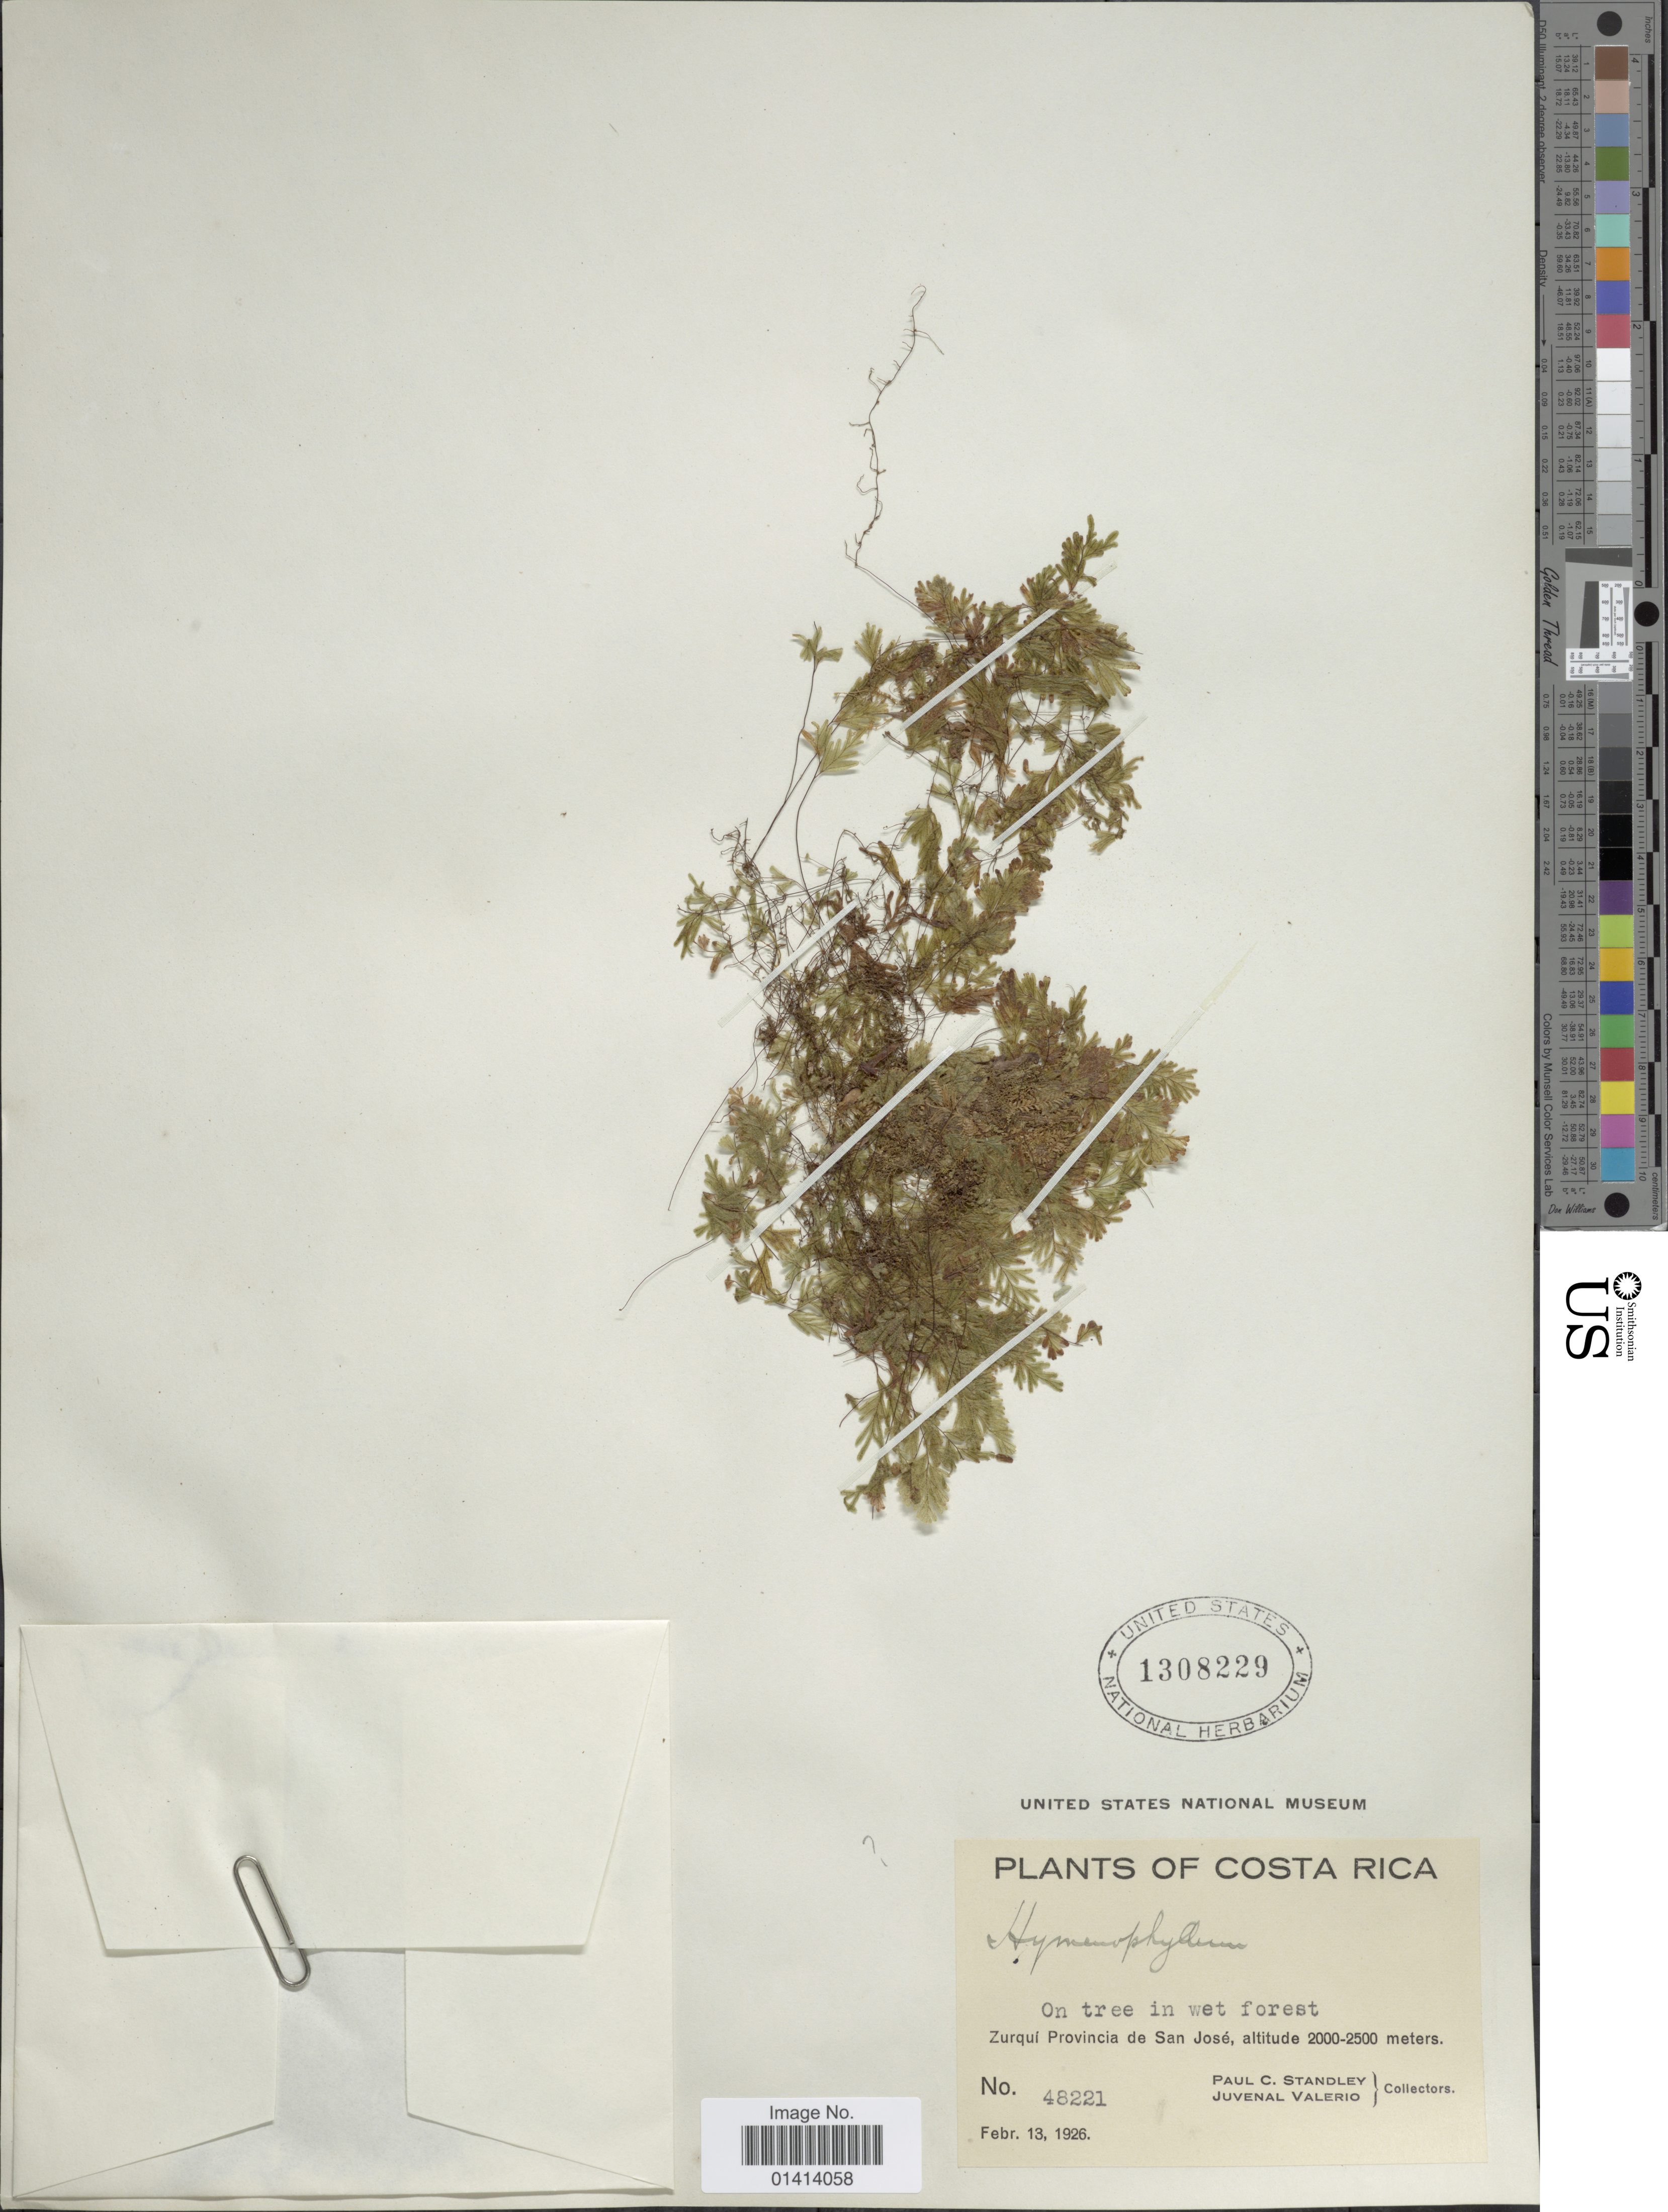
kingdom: Plantae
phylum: Tracheophyta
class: Polypodiopsida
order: Hymenophyllales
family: Hymenophyllaceae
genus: Hymenophyllum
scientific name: Hymenophyllum hemipteron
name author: Rosenst.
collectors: P. C. Standley & J. Valerio R.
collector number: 48221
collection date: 1926-02-13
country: Costa Rica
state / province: San José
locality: Zurqui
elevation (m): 2000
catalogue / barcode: US 1308229